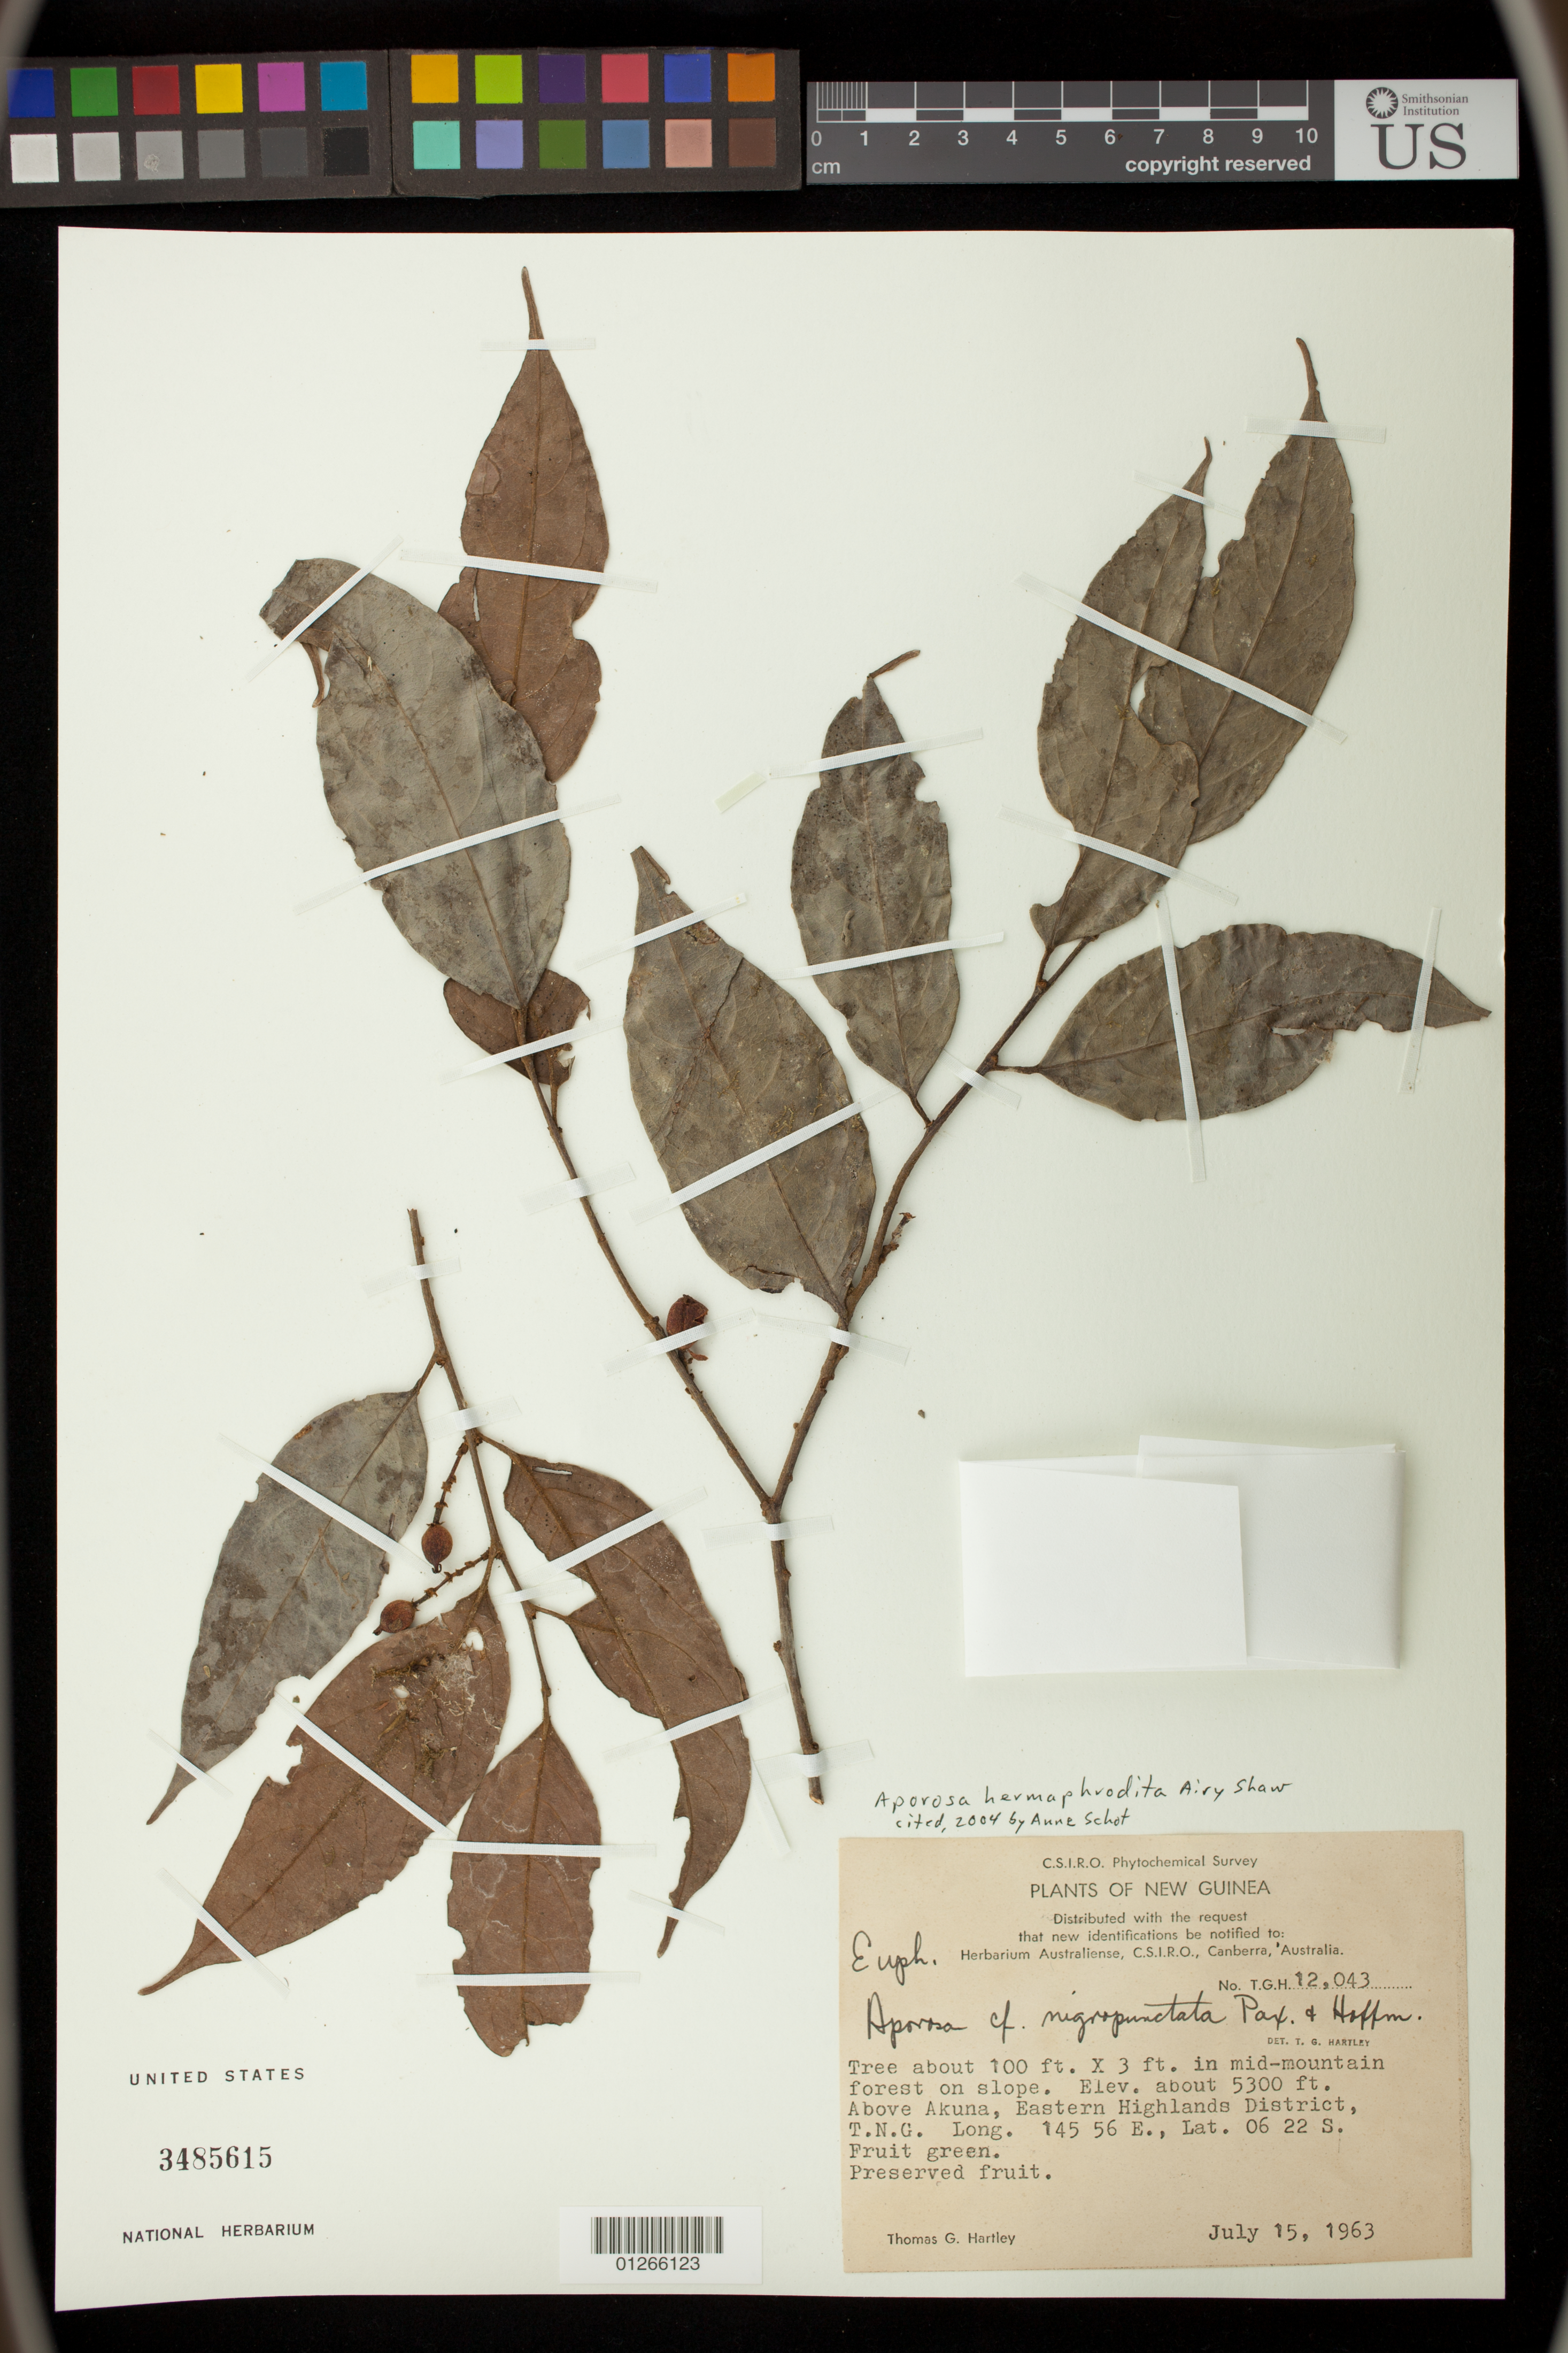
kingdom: Plantae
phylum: Tracheophyta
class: Magnoliopsida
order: Malpighiales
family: Phyllanthaceae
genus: Aporosa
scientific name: Aporosa hermaphrodita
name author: Airy Shaw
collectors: T. G. Hartley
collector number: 12043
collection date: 1963-07-15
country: Papua New Guinea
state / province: Eastern Highlands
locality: Above Akuna, Eastern Highlands District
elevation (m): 1615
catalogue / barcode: US 3485615